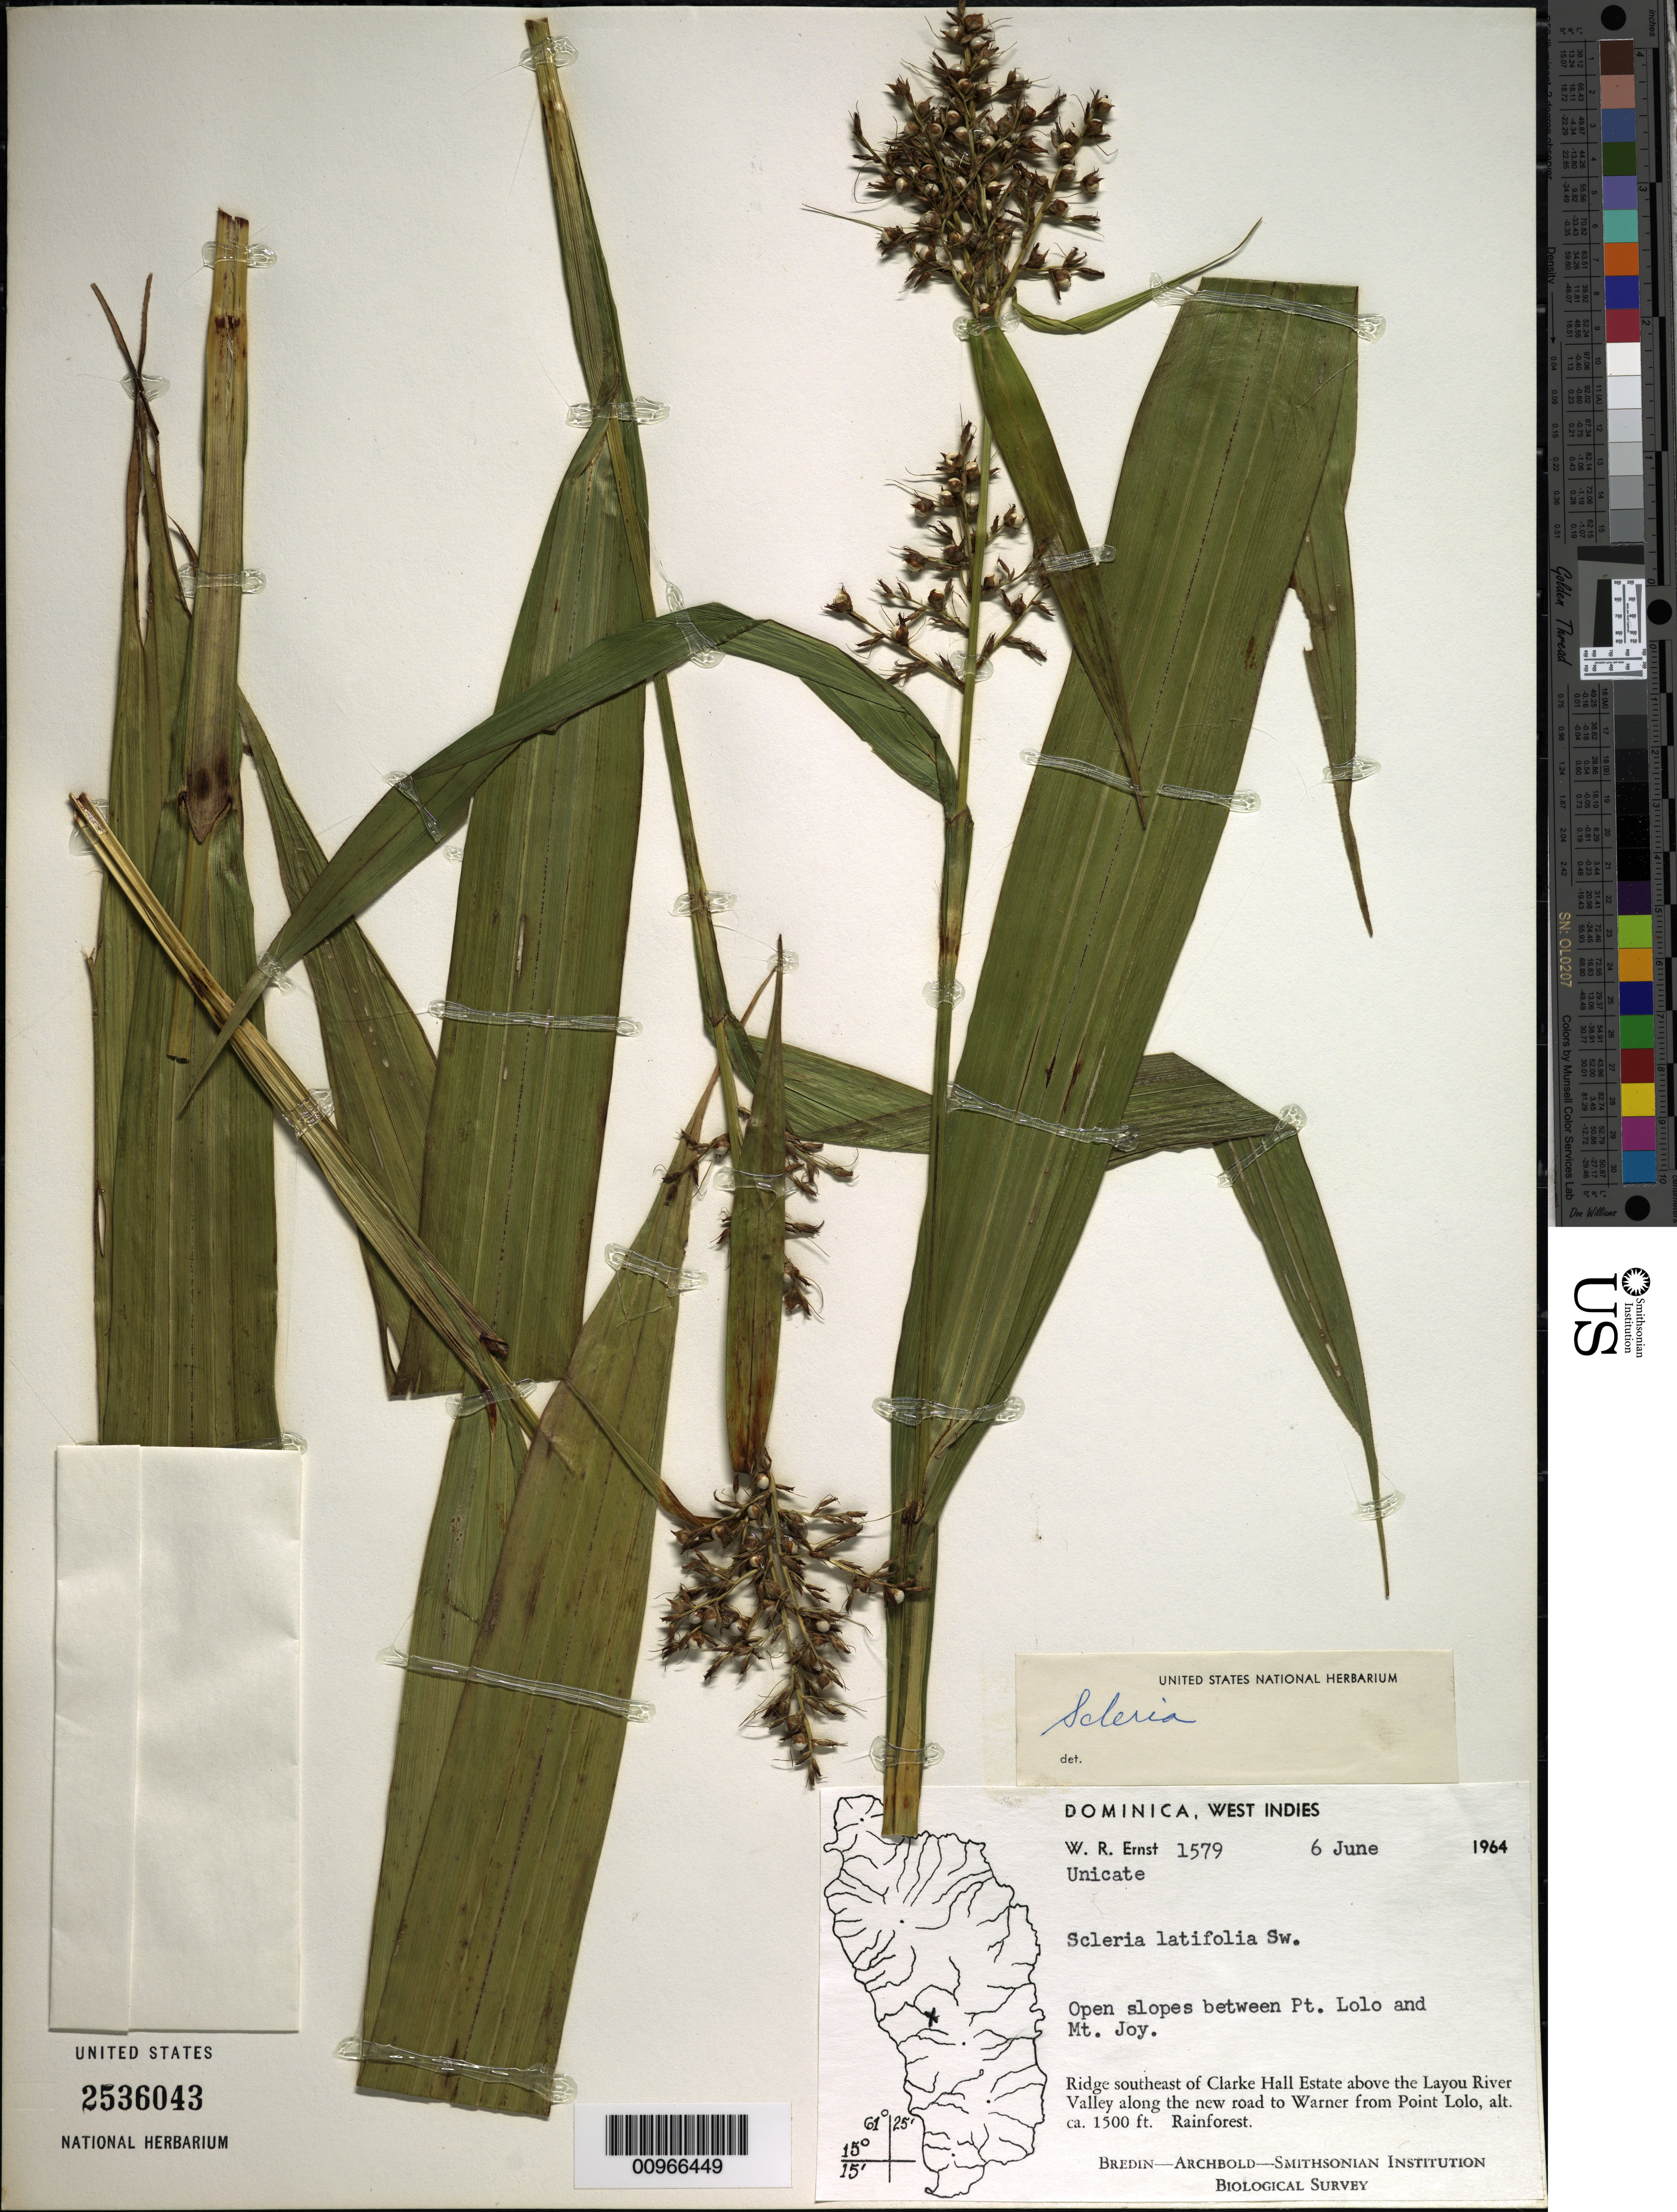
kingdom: Plantae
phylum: Tracheophyta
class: Liliopsida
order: Poales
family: Cyperaceae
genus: Scleria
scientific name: Scleria latifolia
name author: Sw.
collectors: W. R. Ernst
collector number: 1579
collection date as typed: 06 Jun 1964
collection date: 1964-06-06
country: Dominica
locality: Between Pt. Lolo and Mt. Joy, ridge southeast of Clarke Hall Estate above the Layou River Valley along thte new road to Warner from Point Lolo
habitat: Open slopes, rainforest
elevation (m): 457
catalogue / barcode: US 2536043